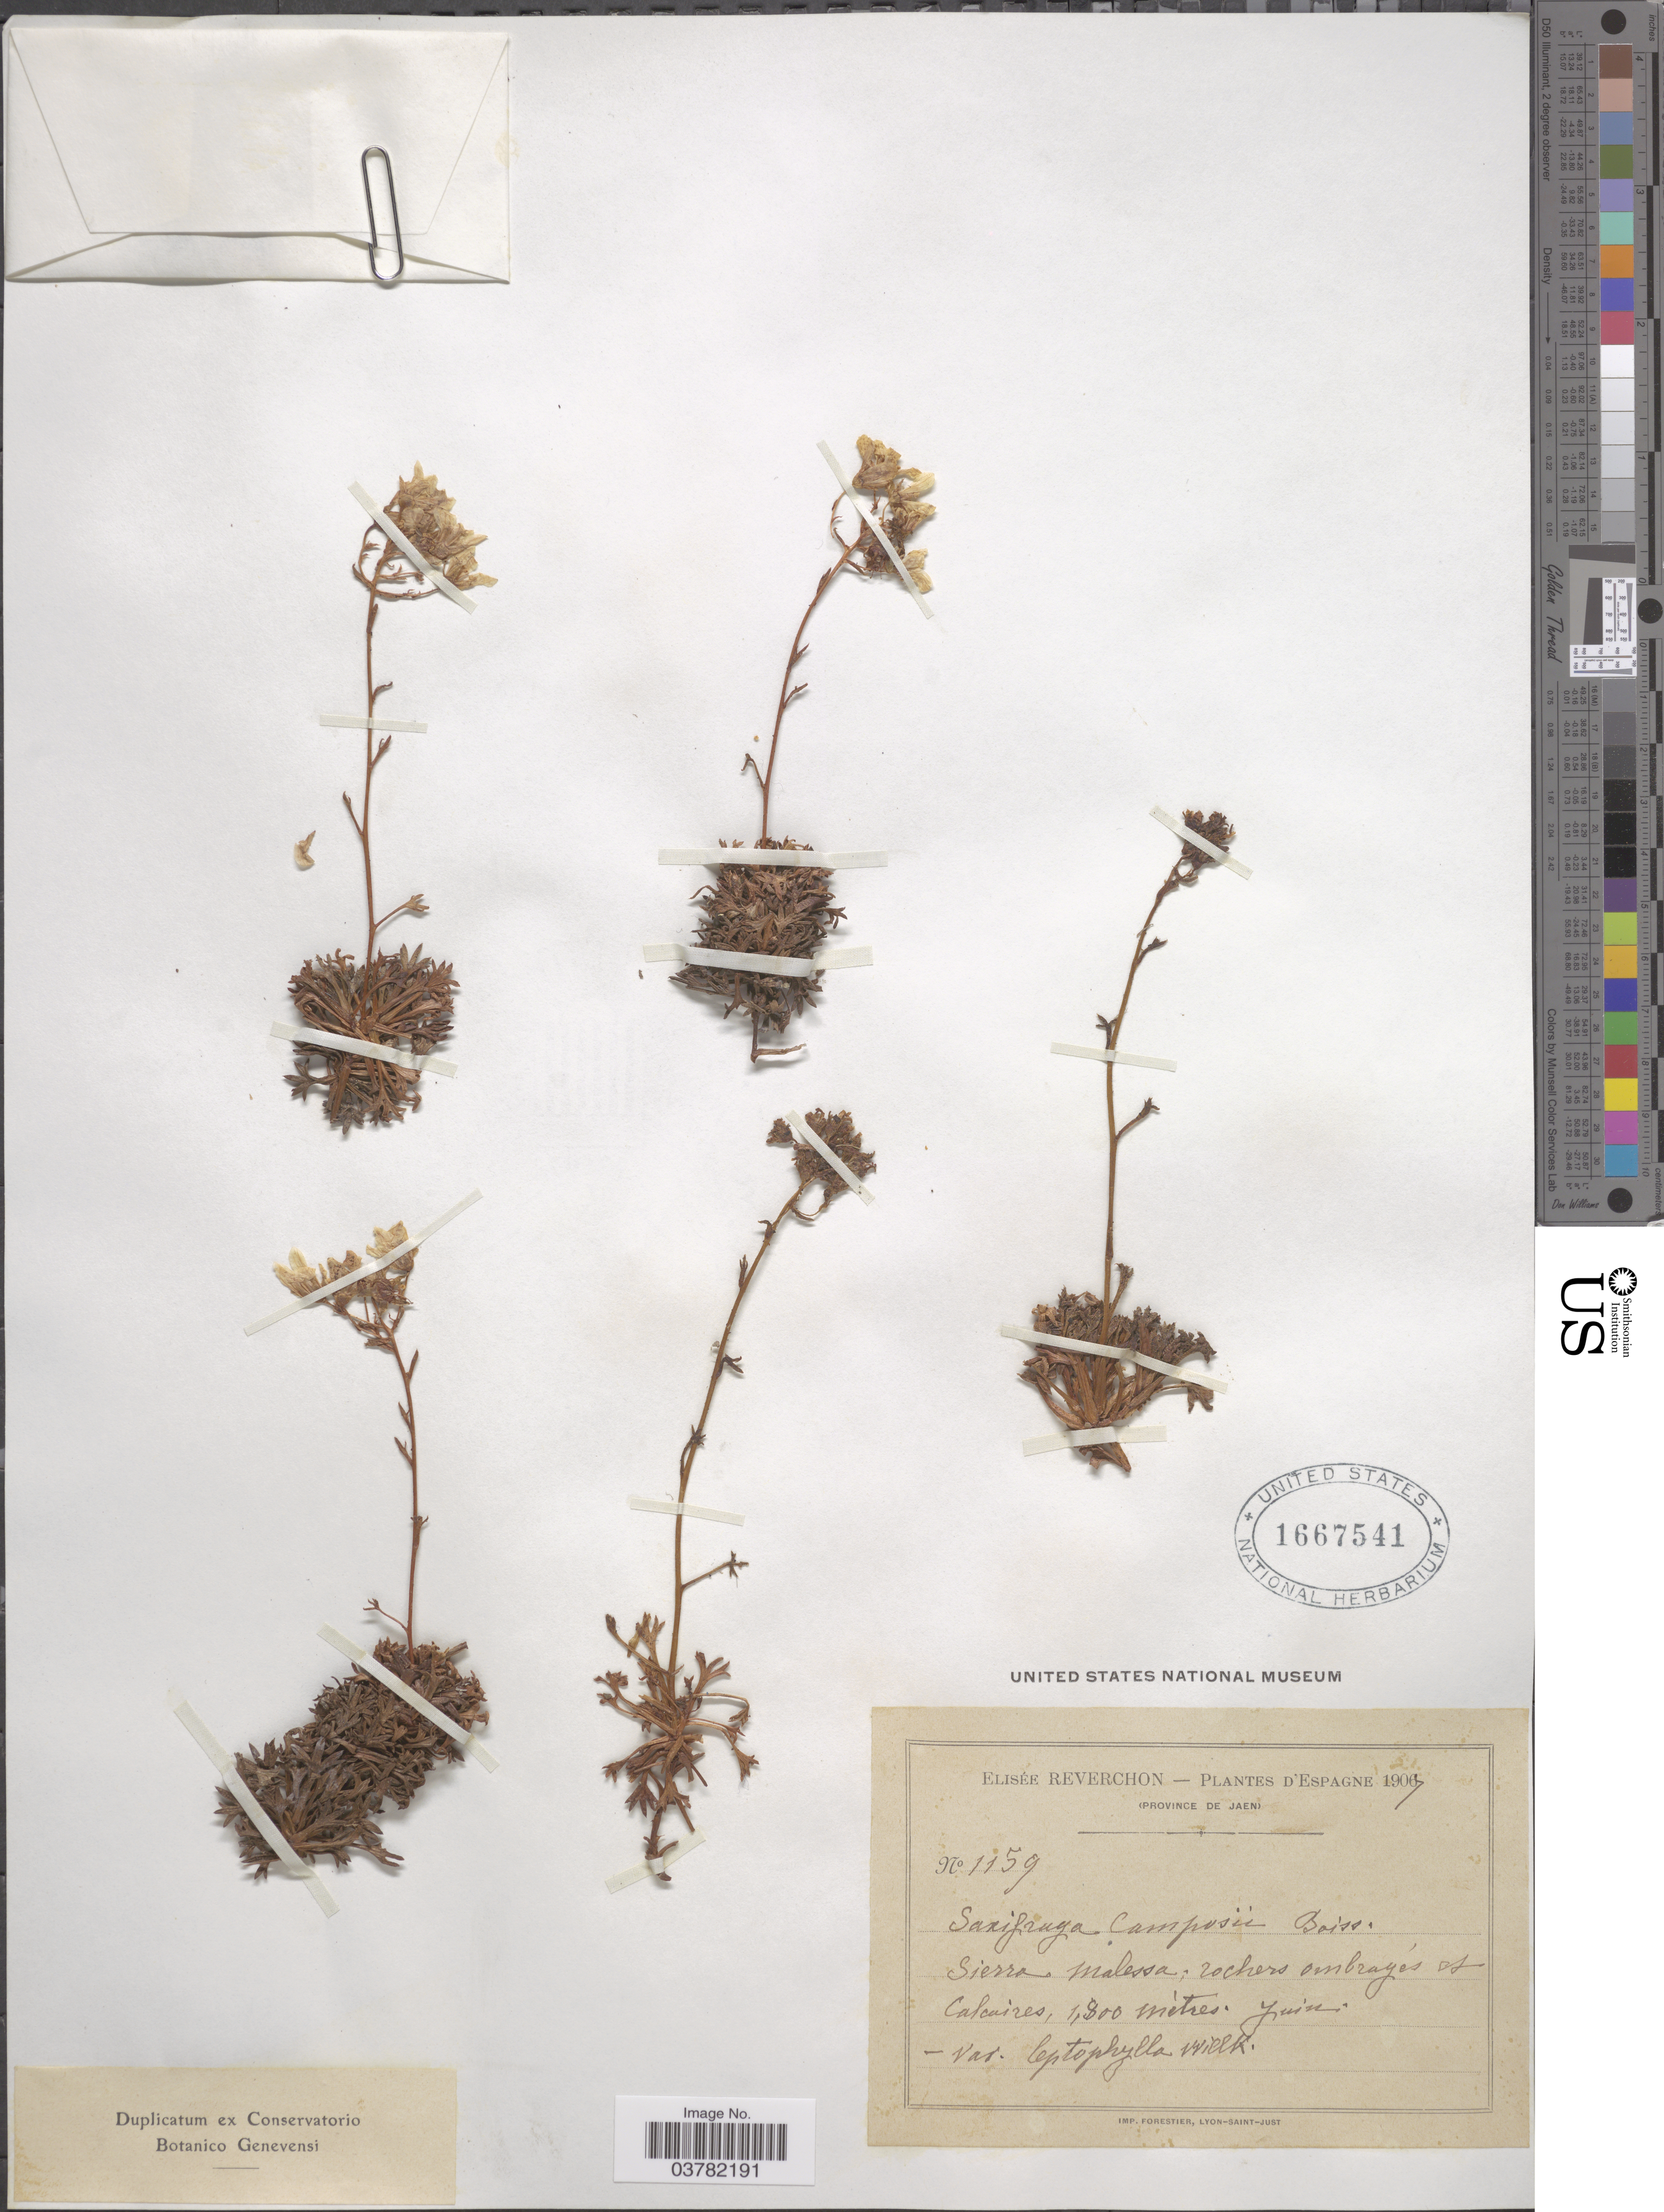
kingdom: Plantae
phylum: Tracheophyta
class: Magnoliopsida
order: Saxifragales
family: Saxifragaceae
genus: Saxifraga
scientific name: Saxifraga composii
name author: Boiss. & Reut.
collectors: E. Reverchon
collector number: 1159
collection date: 1907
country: Spain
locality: Espagne. (Province de Jaen). Sierra Malessa; rochers ombragés et Calcaires.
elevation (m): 1800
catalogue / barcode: US 1667541